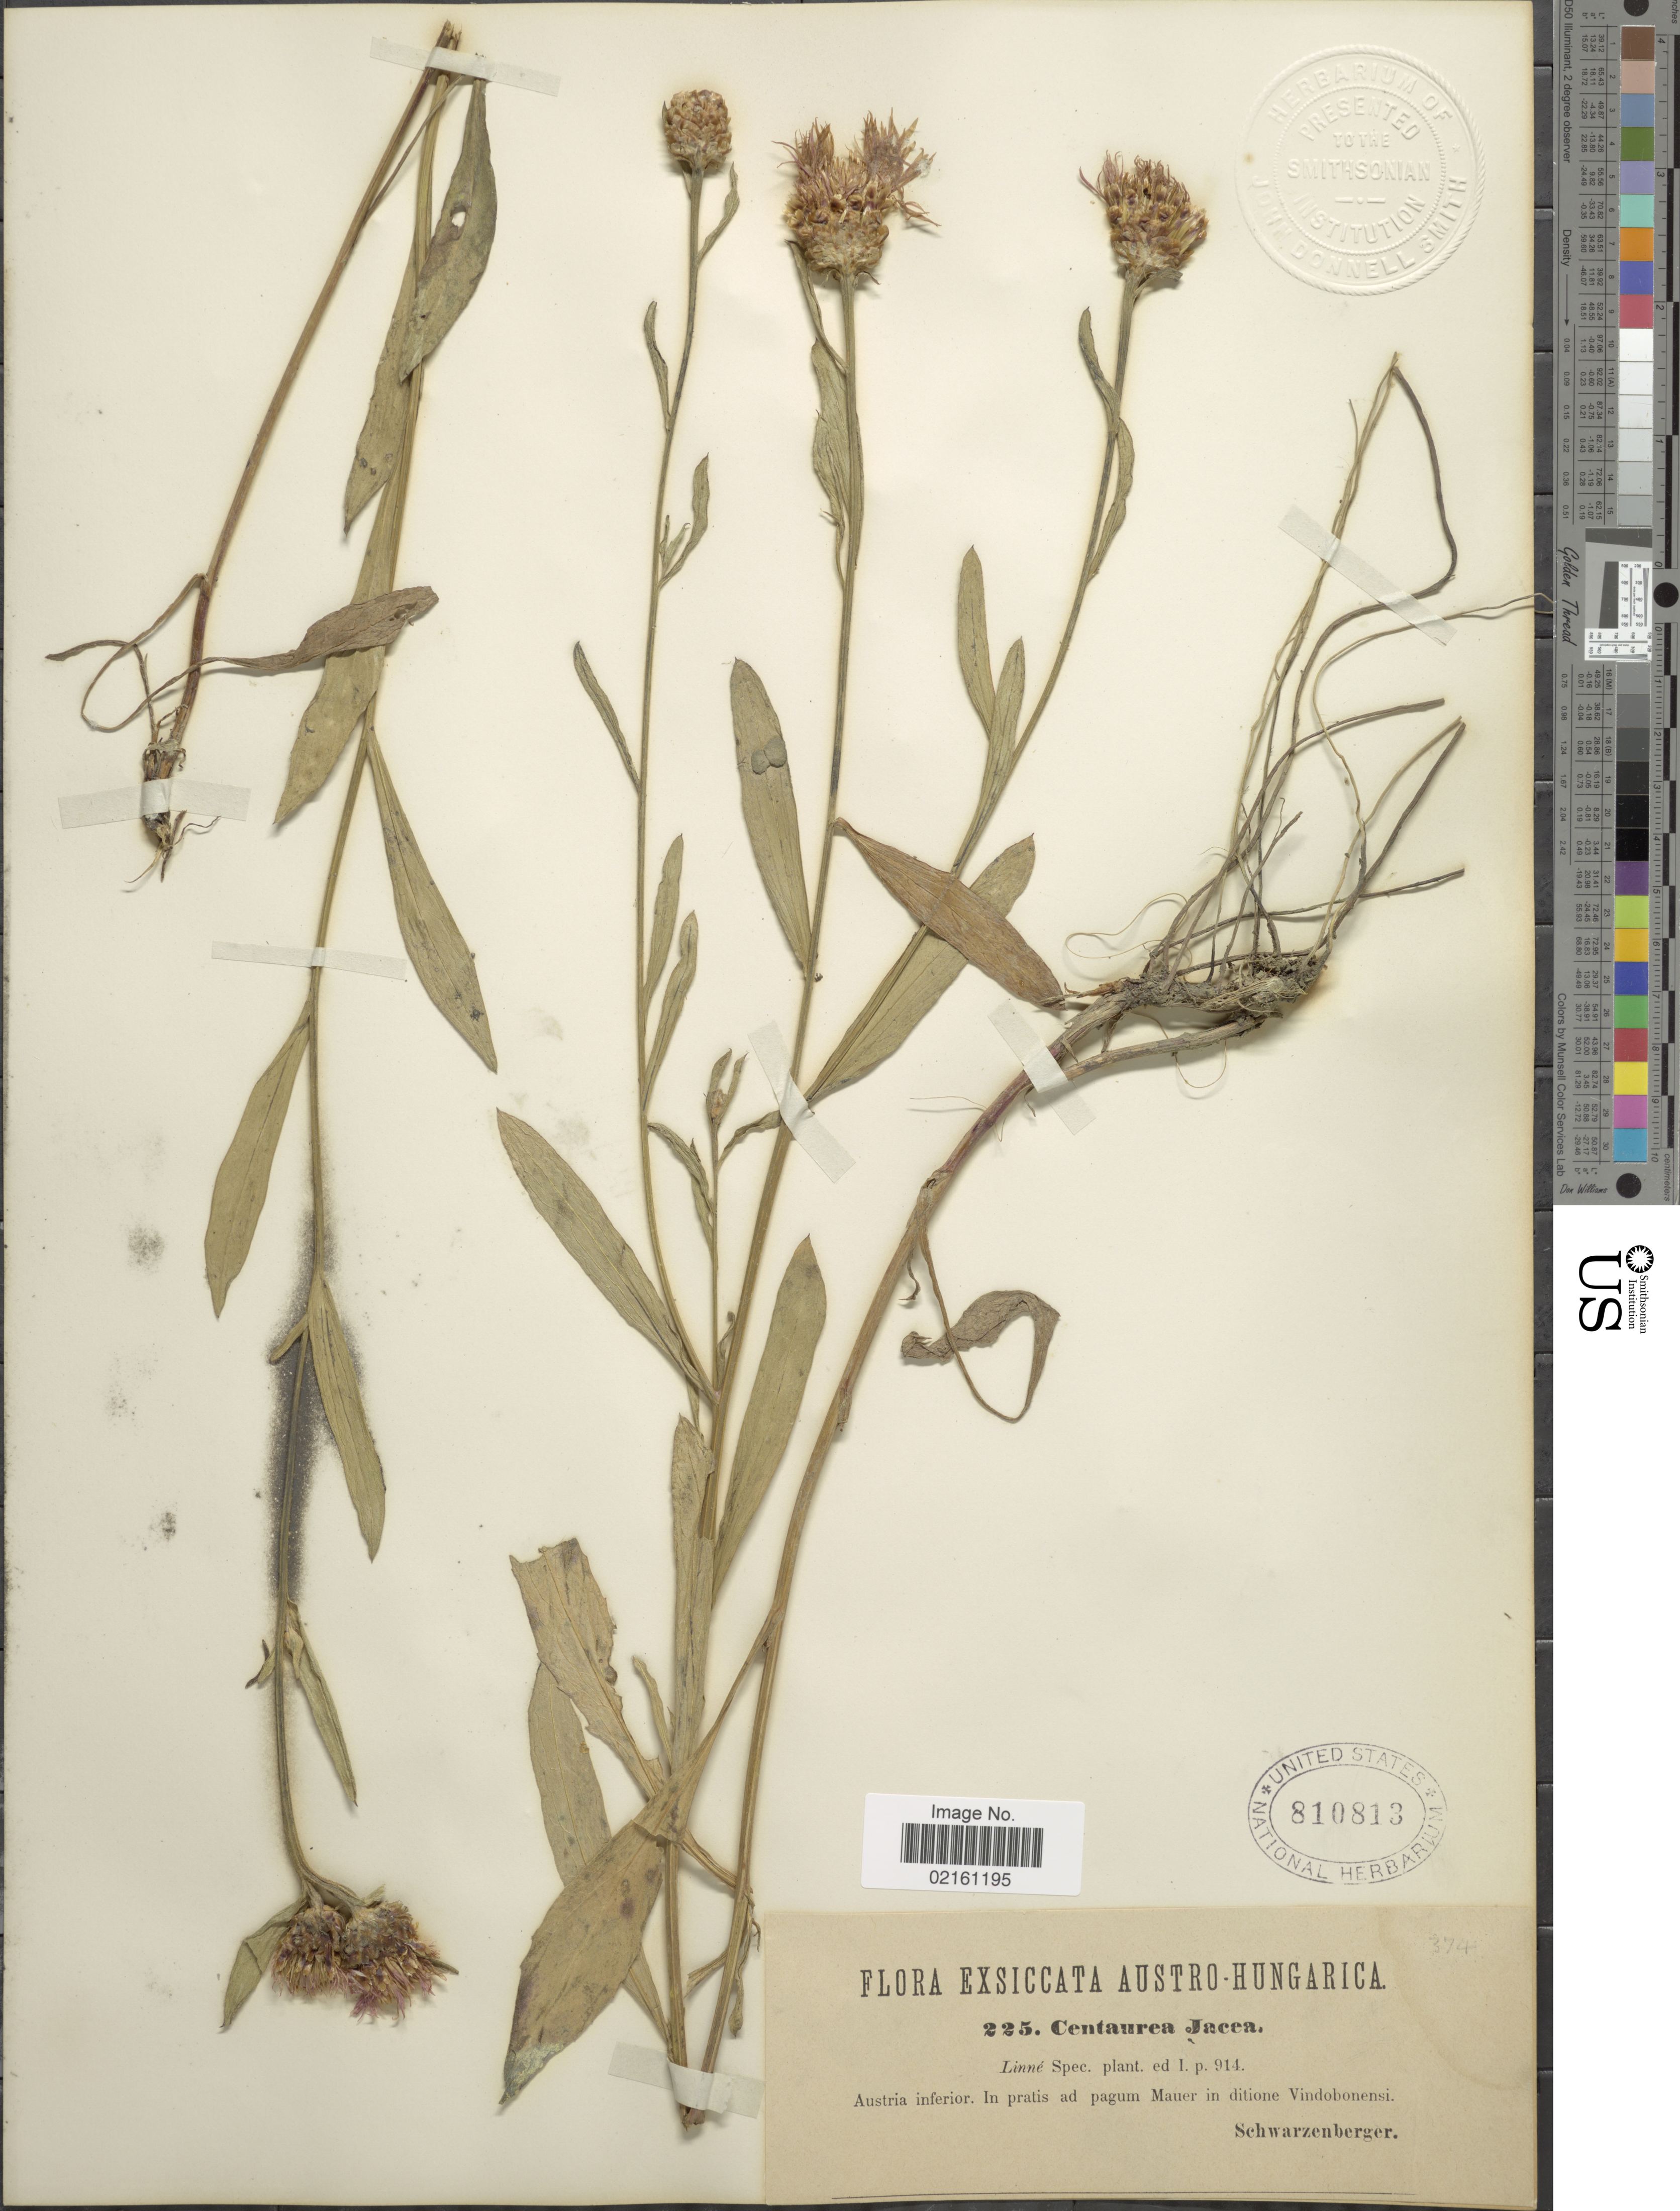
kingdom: Plantae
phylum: Tracheophyta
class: Magnoliopsida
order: Asterales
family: Asteraceae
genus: Centaurea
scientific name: Centaurea jacea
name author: L.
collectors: Schwarzenberger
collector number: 225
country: Austria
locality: Austro-Hungarica, Austria inferior, adpagum Mauer in ditione Vindobonensi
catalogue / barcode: US 810813